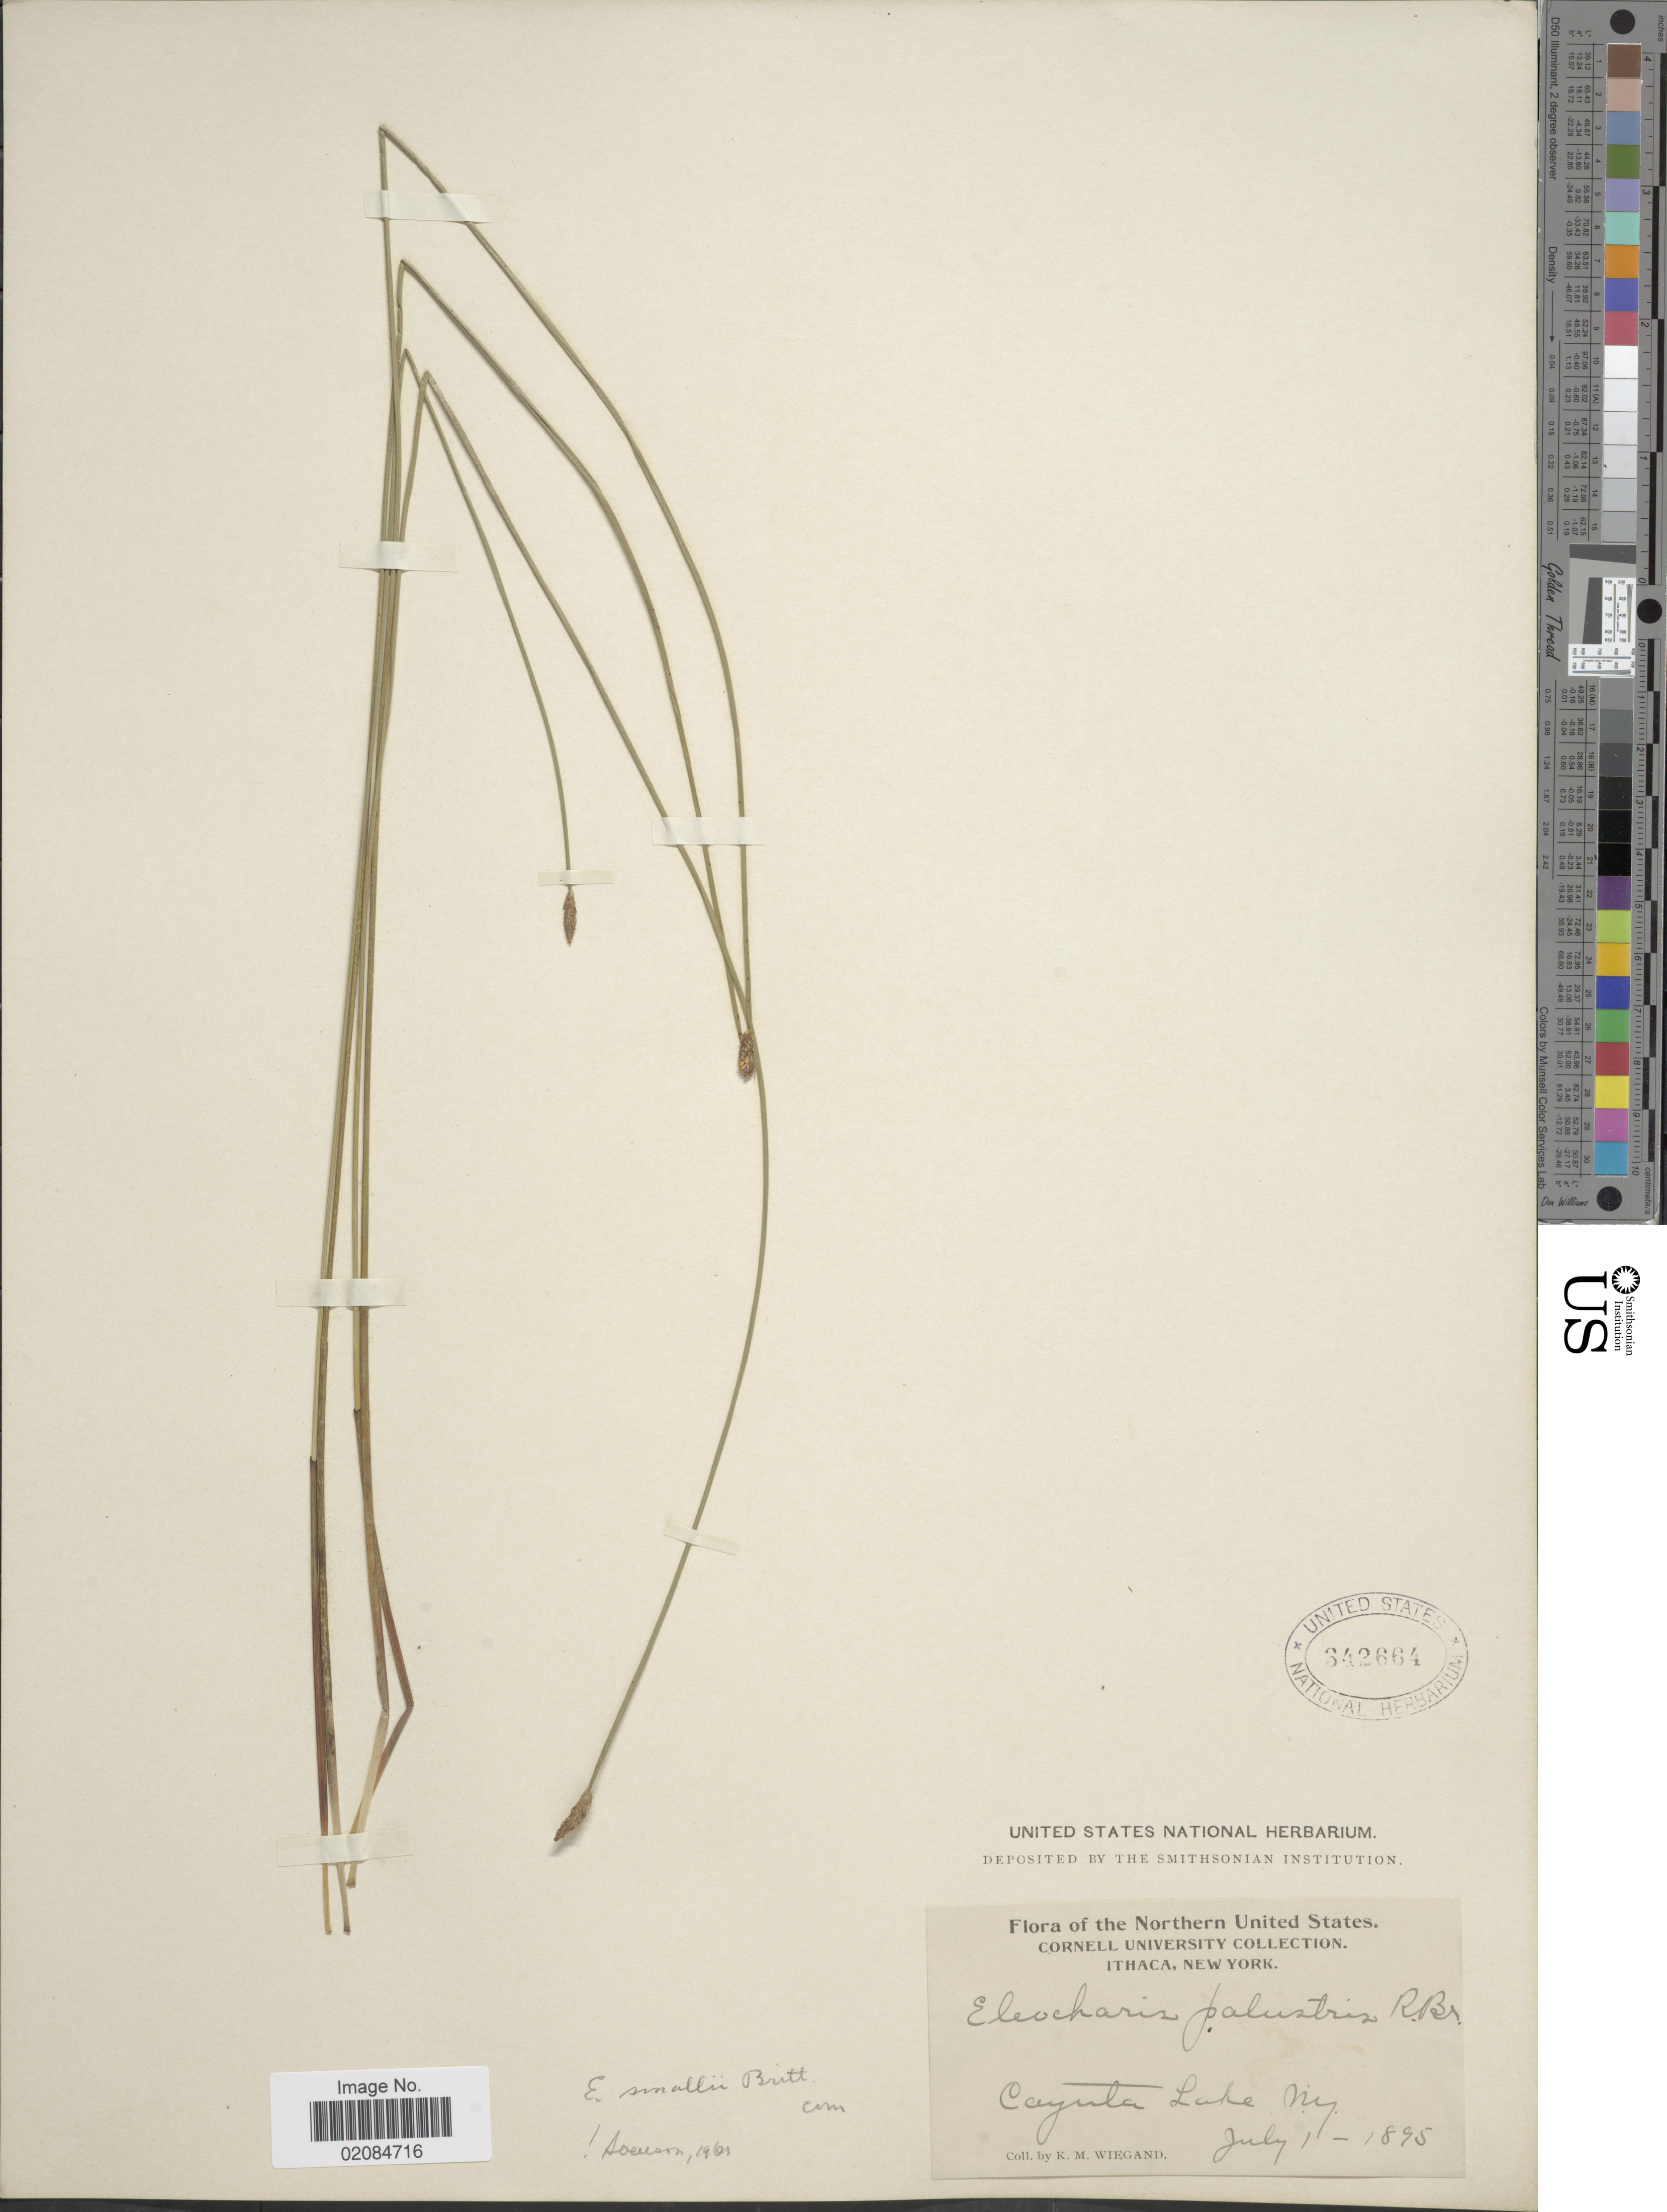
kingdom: Plantae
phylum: Tracheophyta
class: Liliopsida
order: Poales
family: Cyperaceae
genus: Eleocharis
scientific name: Eleocharis palustris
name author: (L.) Roem. & Schult.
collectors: K. M. Wiegand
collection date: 1895-07-01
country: United States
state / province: New York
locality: Northern United States. Ithaca. Cayuta Lake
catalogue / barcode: US 342664